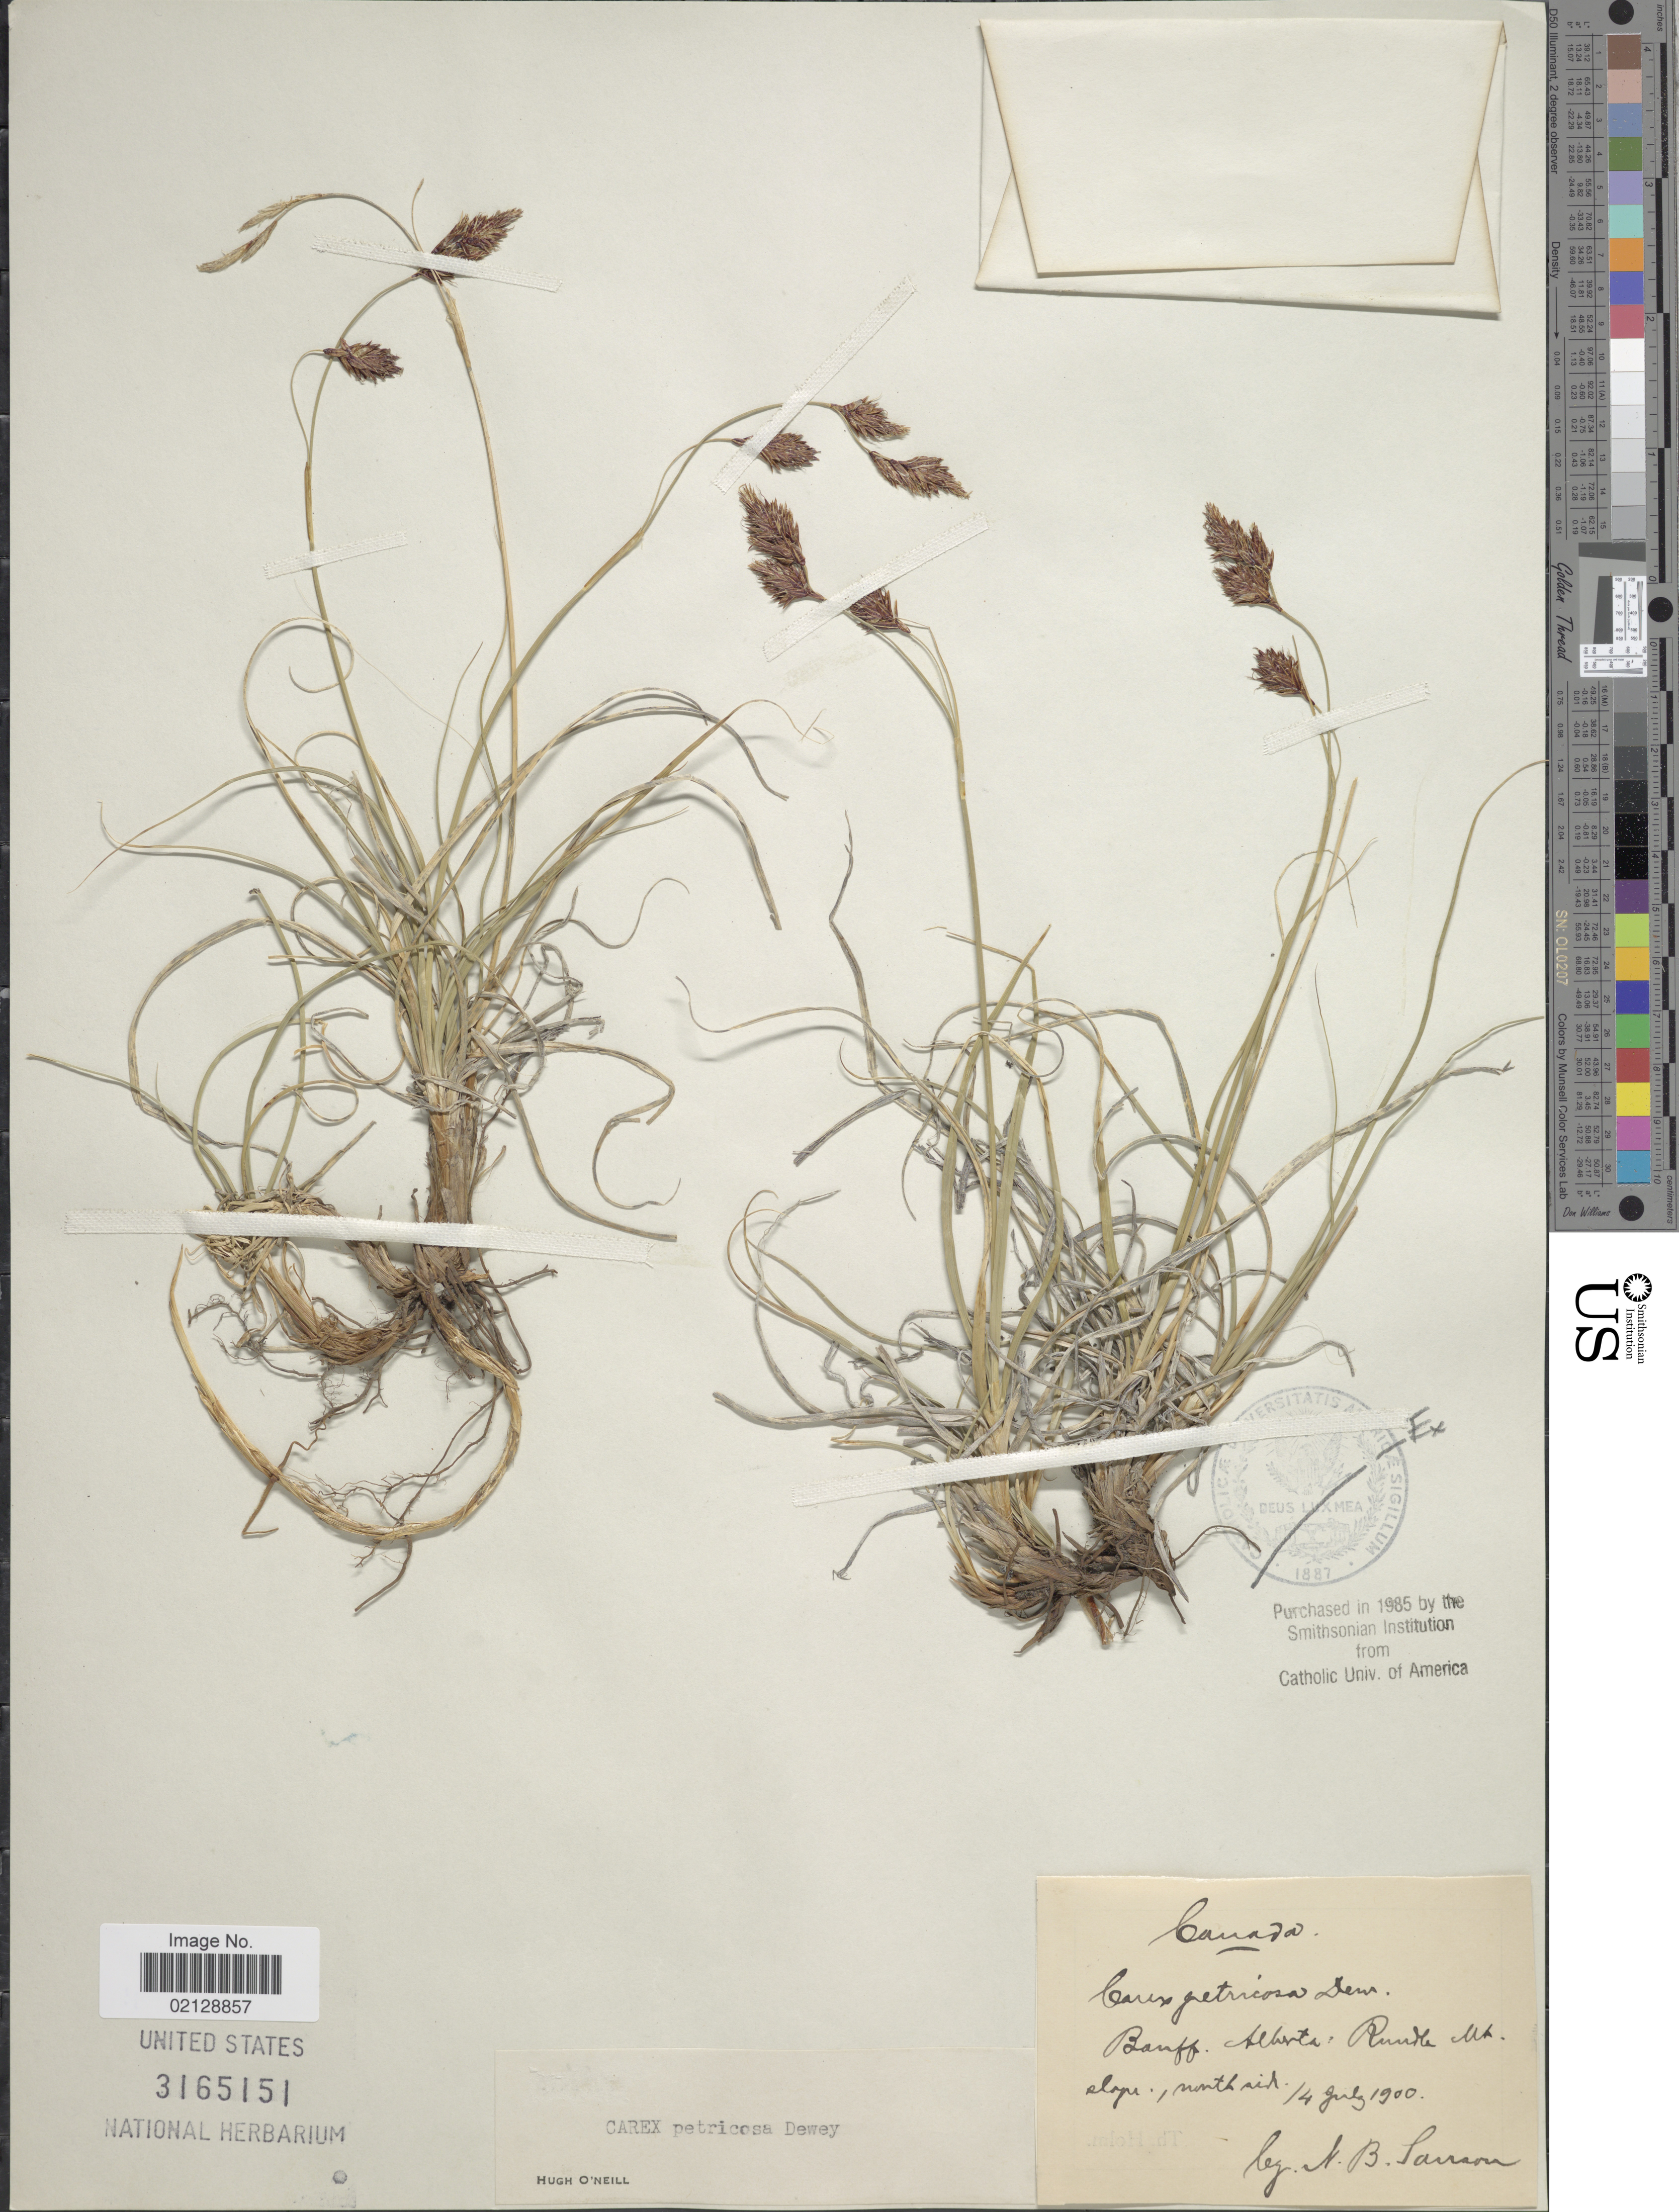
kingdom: Plantae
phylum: Tracheophyta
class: Liliopsida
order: Poales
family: Cyperaceae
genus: Carex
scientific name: Carex petricosa var. petricosa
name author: Dewey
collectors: N. Sanson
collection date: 1900-07-14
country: Canada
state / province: Alberta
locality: Banff, Alberta, Rundle Mt., slope, north side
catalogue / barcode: US 3165151